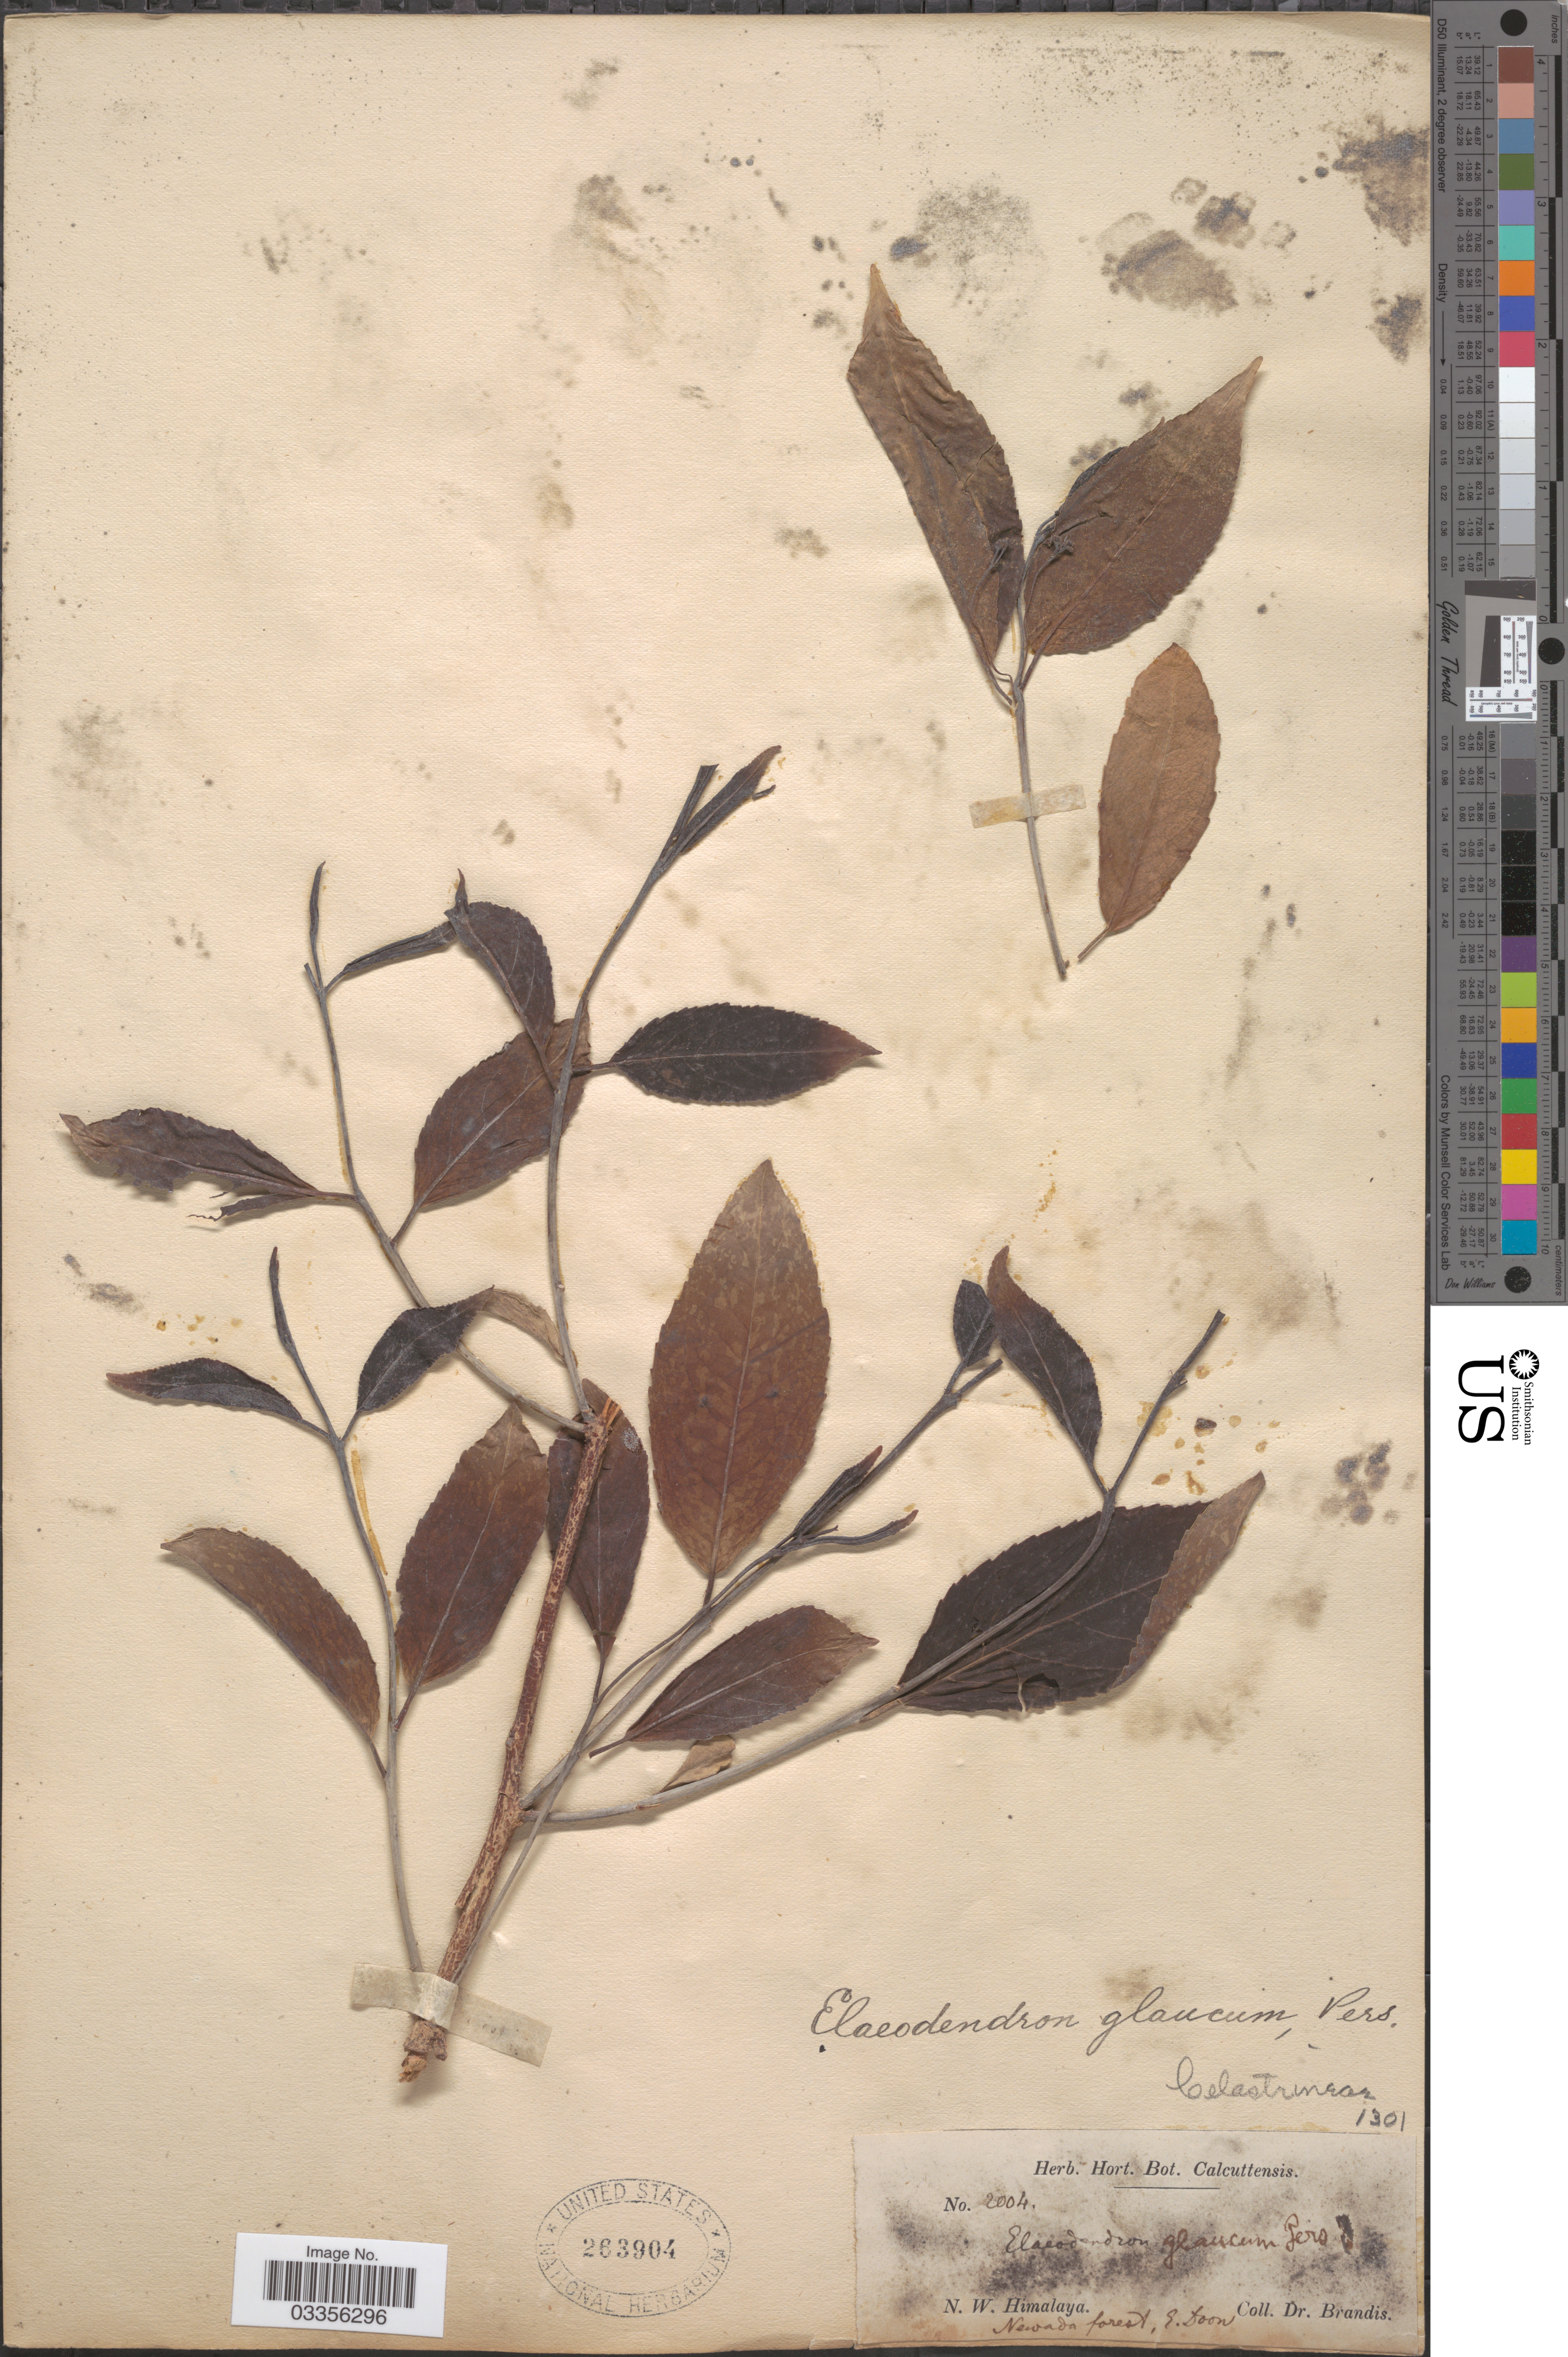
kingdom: Plantae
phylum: Tracheophyta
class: Magnoliopsida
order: Celastrales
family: Celastraceae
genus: Cassine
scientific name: Cassine grossa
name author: (Wall.) Kosterm.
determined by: Strong, Mark T., (BOT), Smithsonian Institution - National Museum of Natural History (UNITED STATES)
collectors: Brandis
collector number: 2004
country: India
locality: N.W. Himalaya. Nevada forest, E. Doon.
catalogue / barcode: US 263904